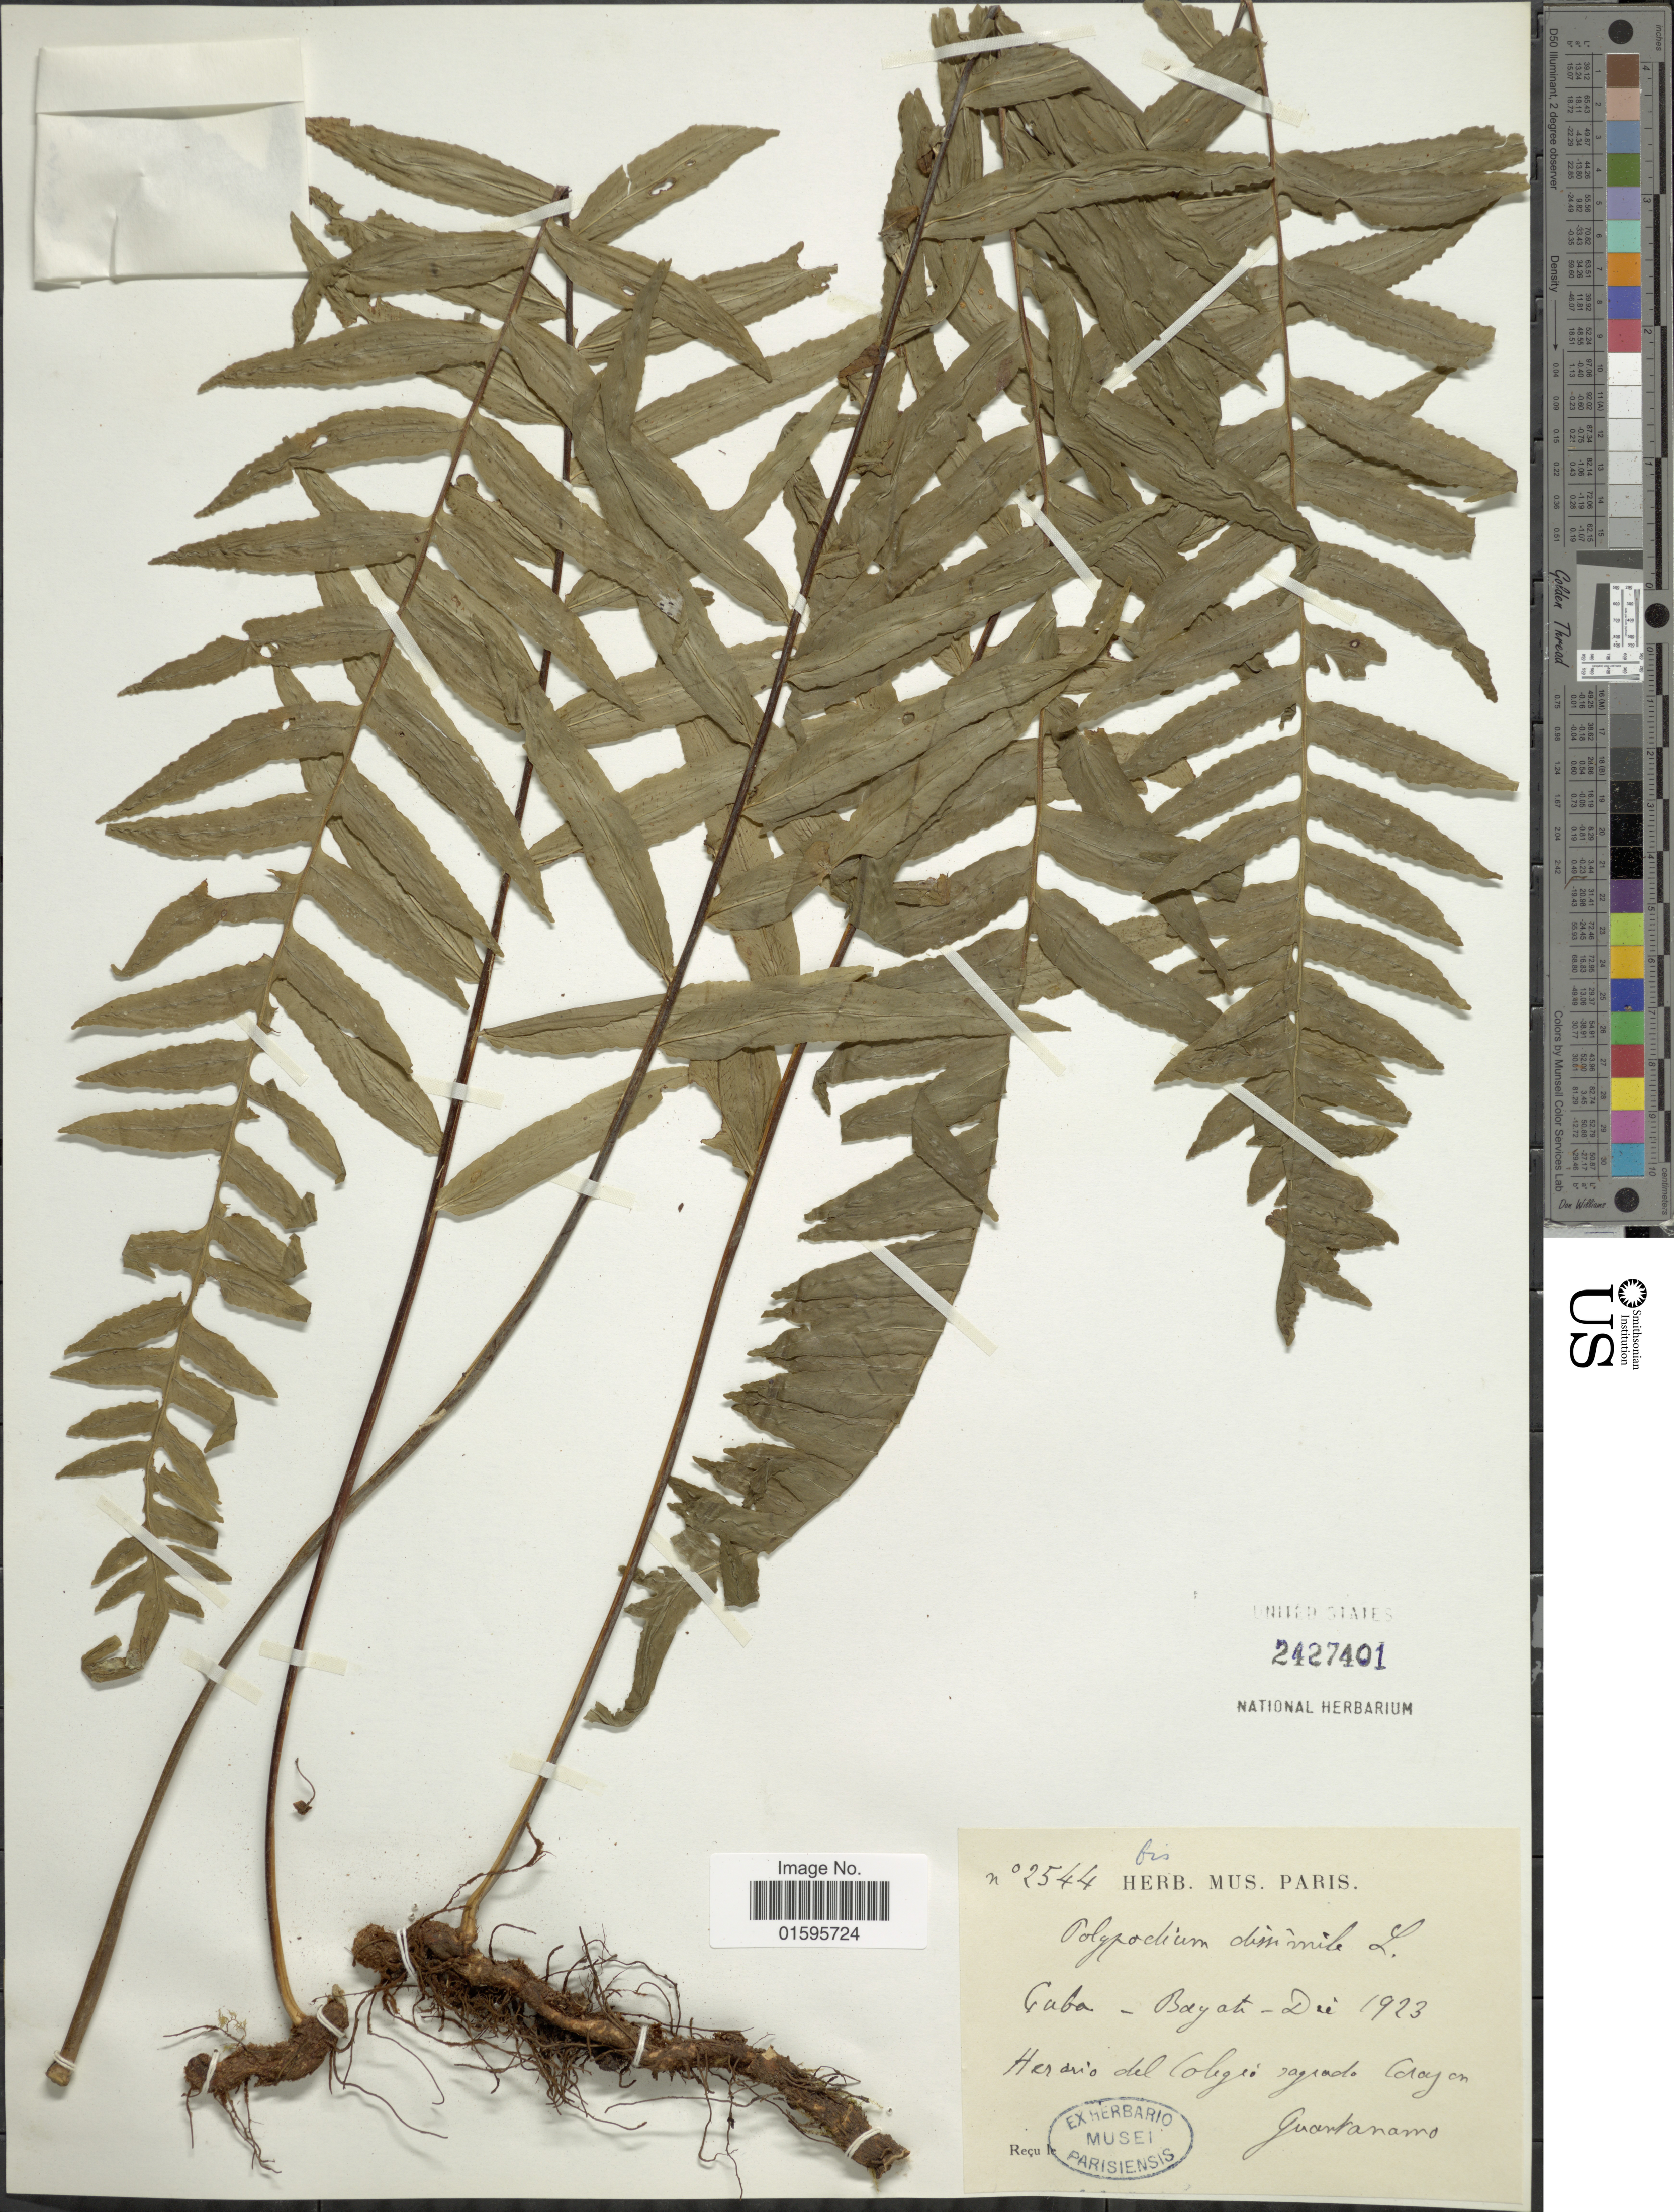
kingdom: Plantae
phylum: Tracheophyta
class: Polypodiopsida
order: Polypodiales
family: Polypodiaceae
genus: Polypodium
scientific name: Polypodium dulce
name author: Poir.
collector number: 2544 bis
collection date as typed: Dic. 1923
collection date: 1923-12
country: Cuba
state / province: Guantánamo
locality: Bayate - Herario del colegio sagrado corazon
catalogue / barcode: US 2427401